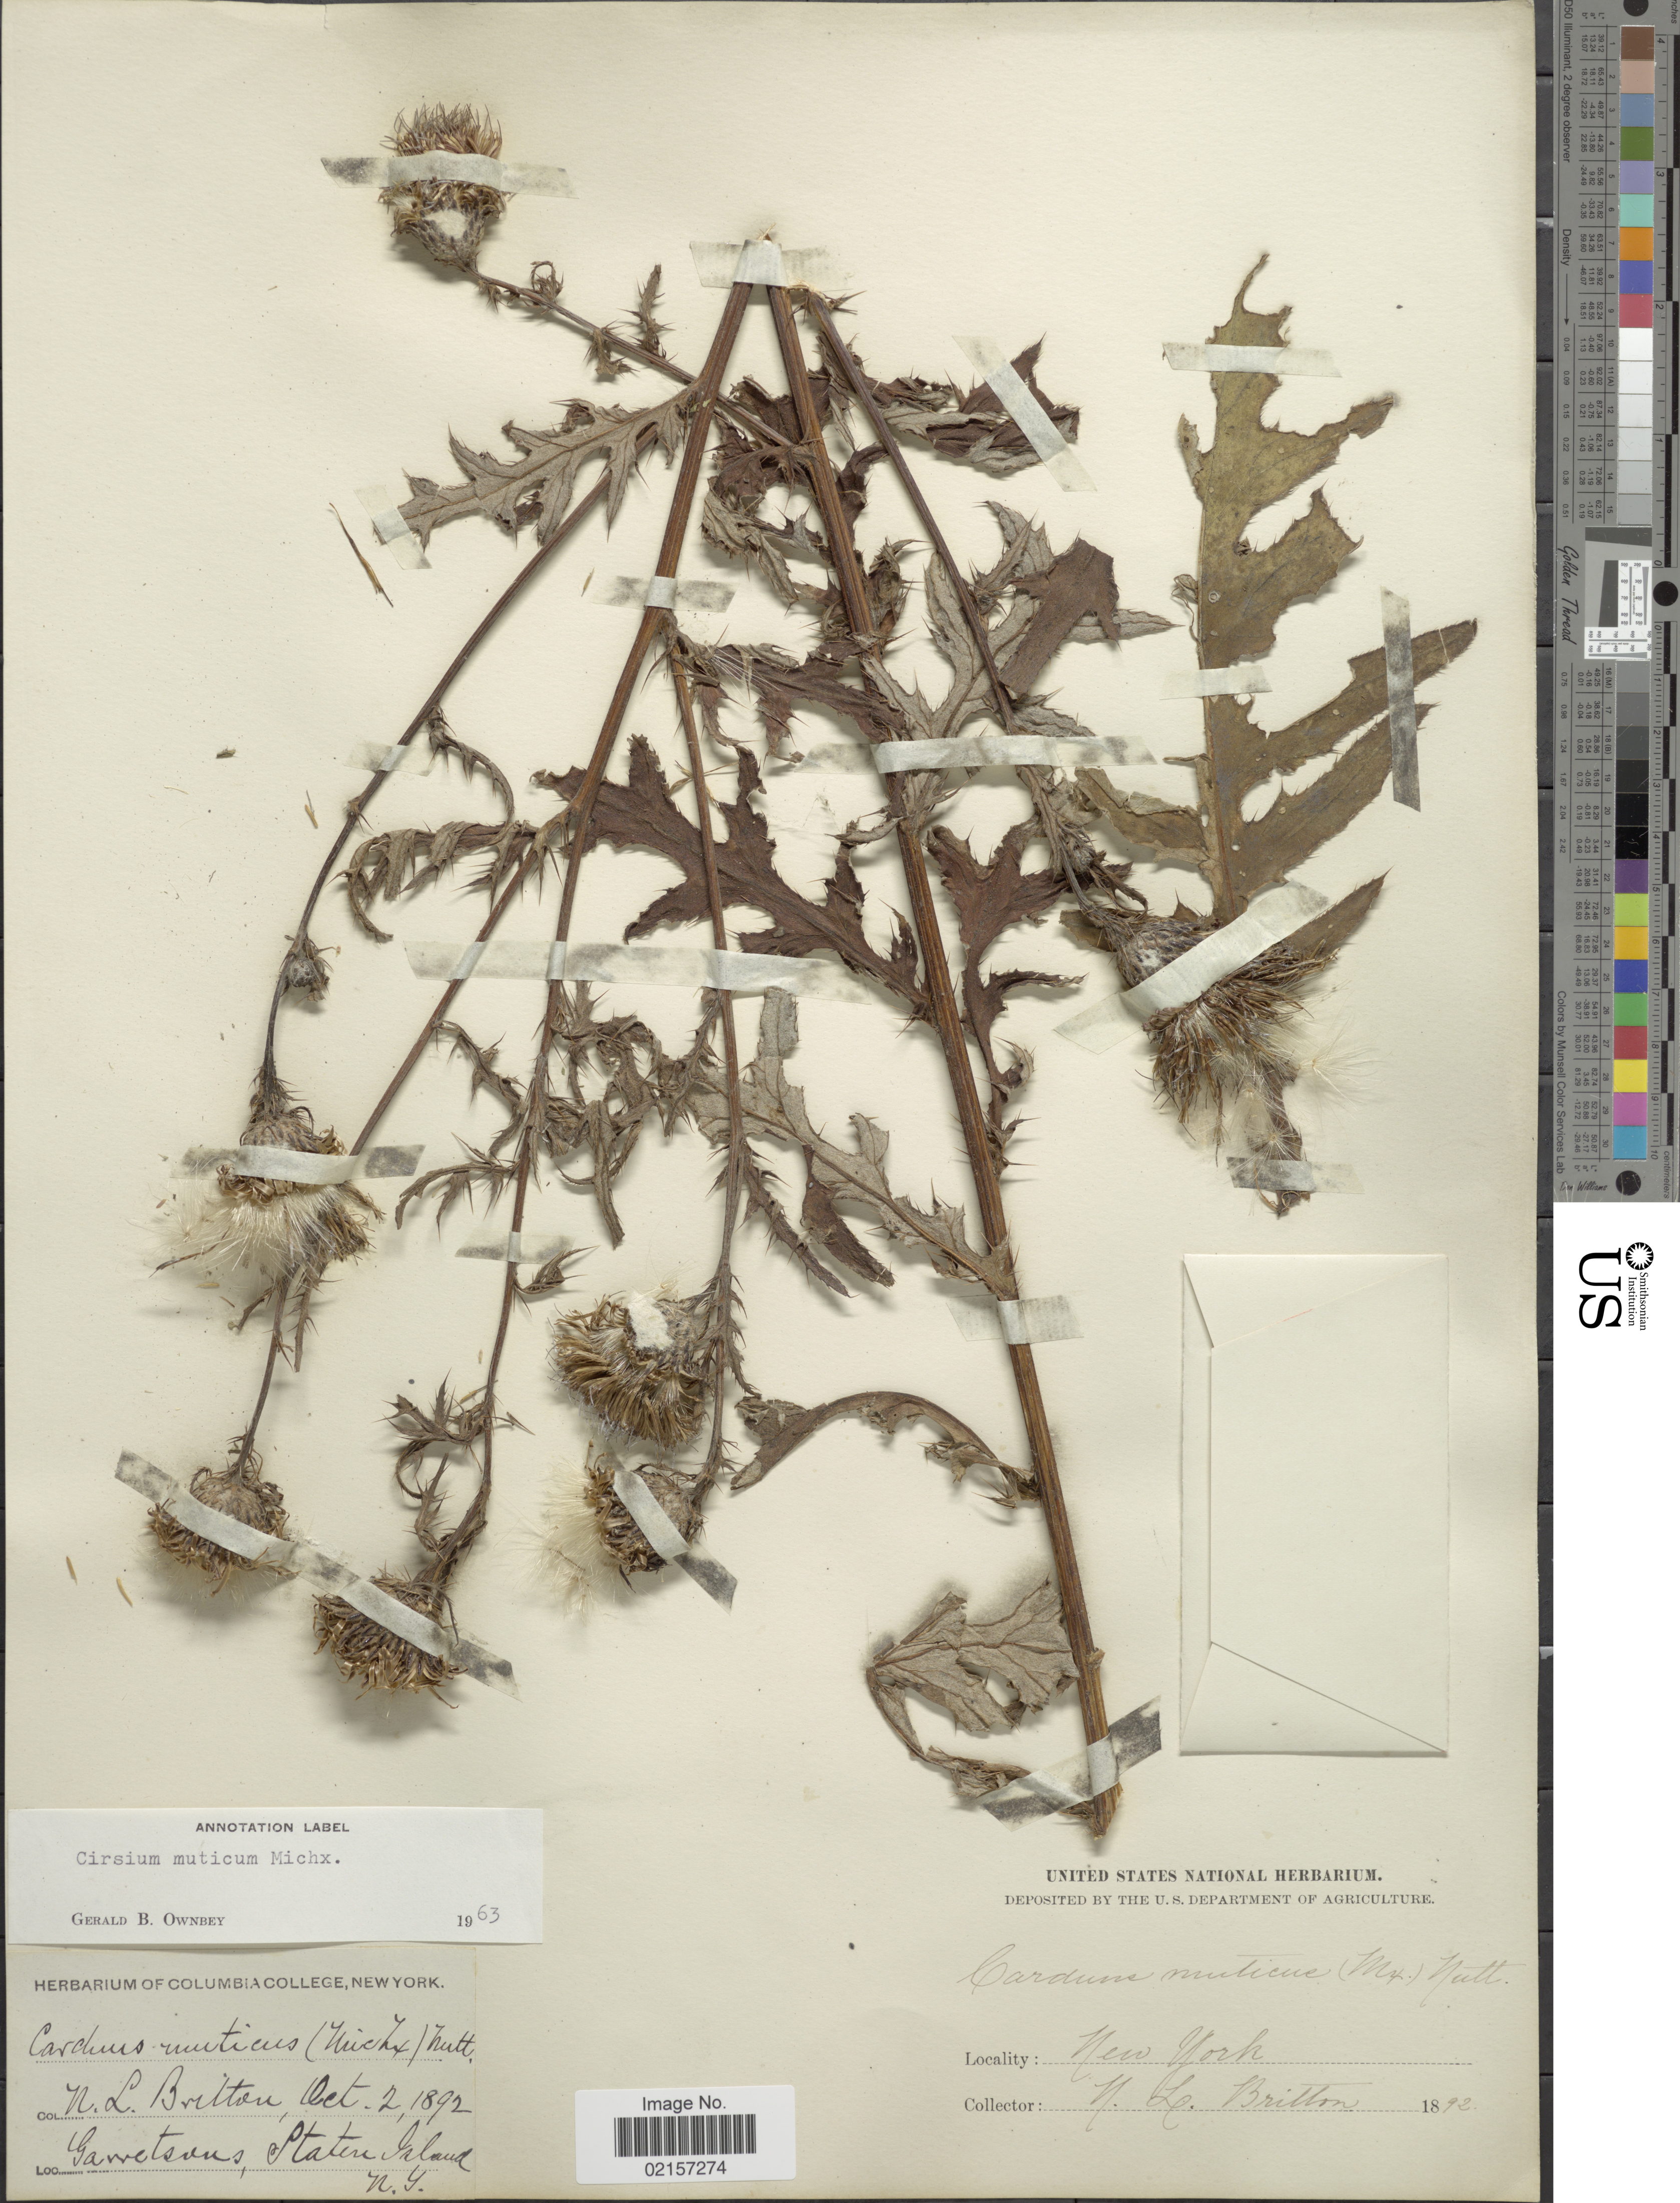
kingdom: Plantae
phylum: Tracheophyta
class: Magnoliopsida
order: Asterales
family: Asteraceae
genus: Cirsium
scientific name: Cirsium muticum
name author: Michx.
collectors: N. Britton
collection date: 1892-10-02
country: United States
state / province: New York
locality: Gravestone, Staten Island